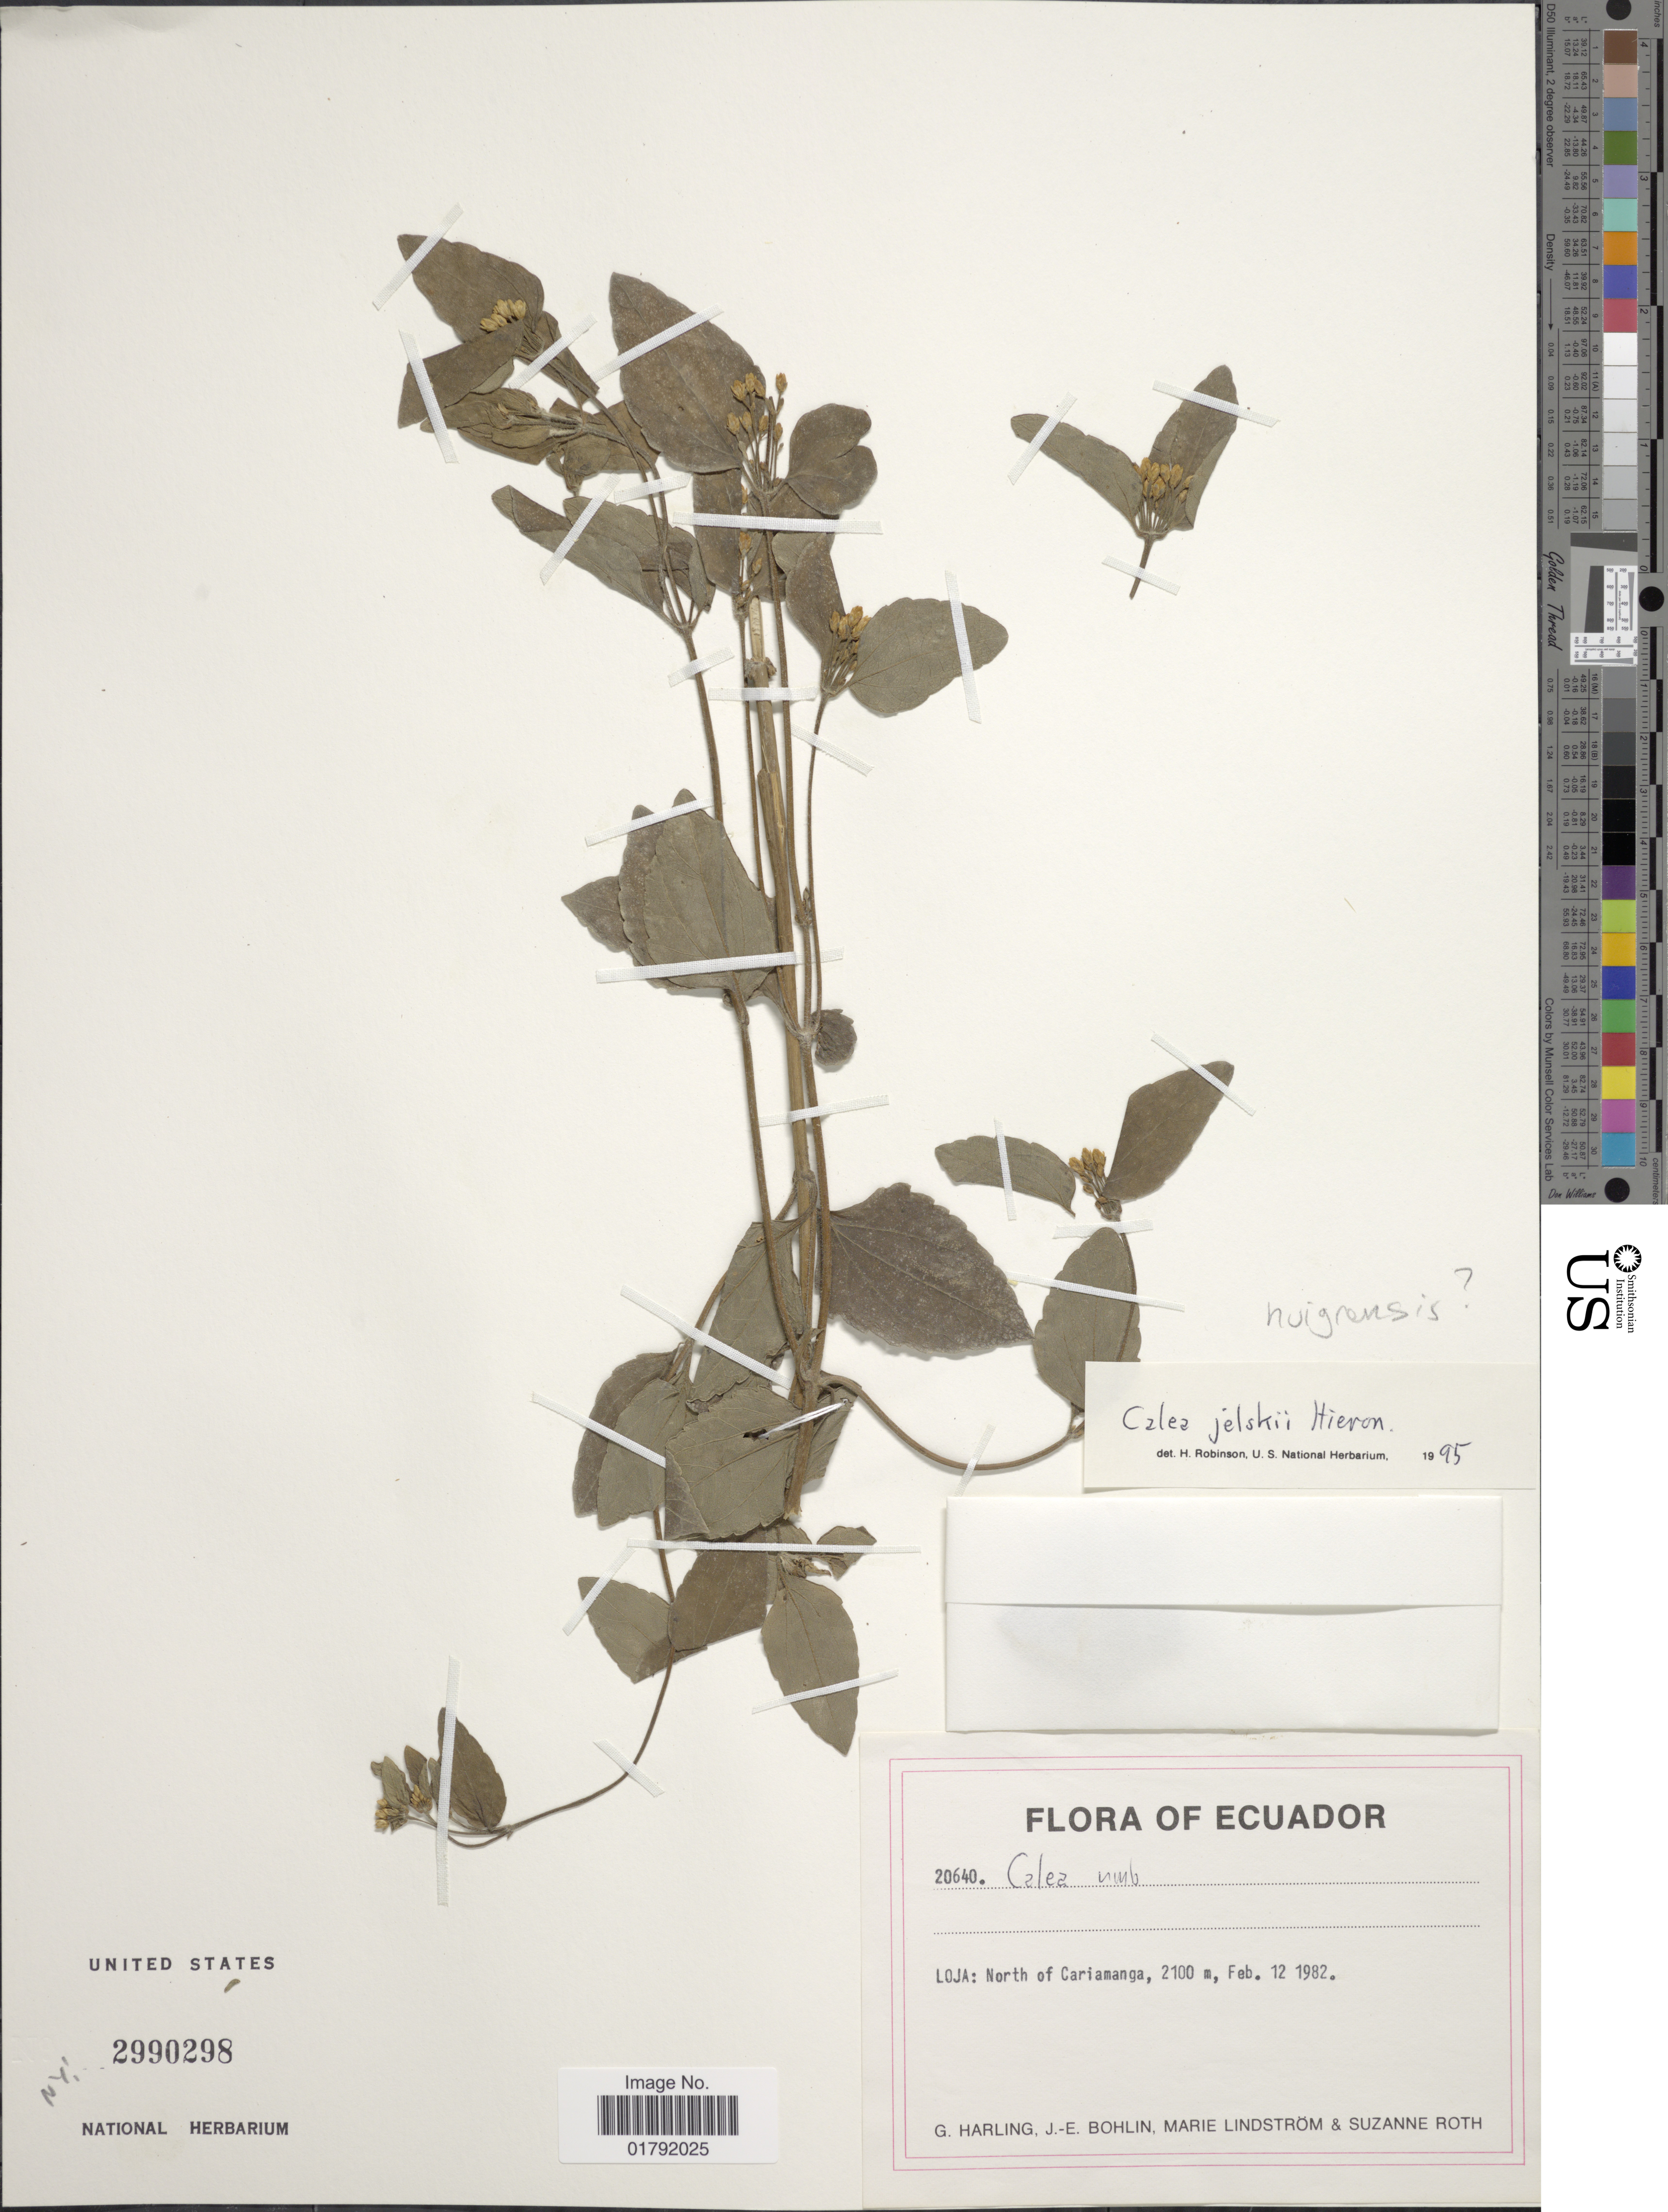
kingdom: Plantae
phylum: Tracheophyta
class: Magnoliopsida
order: Asterales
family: Asteraceae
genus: Calea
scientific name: Calea huigrensis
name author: S.F. Blake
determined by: Bueno, Vinicius Resende, (ICN), Universidade Federal do Rio Grande do Sul (BRAZIL)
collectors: G. Harling, J. Bohlin, M. Lindstrom & S. Roth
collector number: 20640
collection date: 1982-02-12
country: Ecuador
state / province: Loja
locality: North of Curiamanga.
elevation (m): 2100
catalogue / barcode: US 2990298